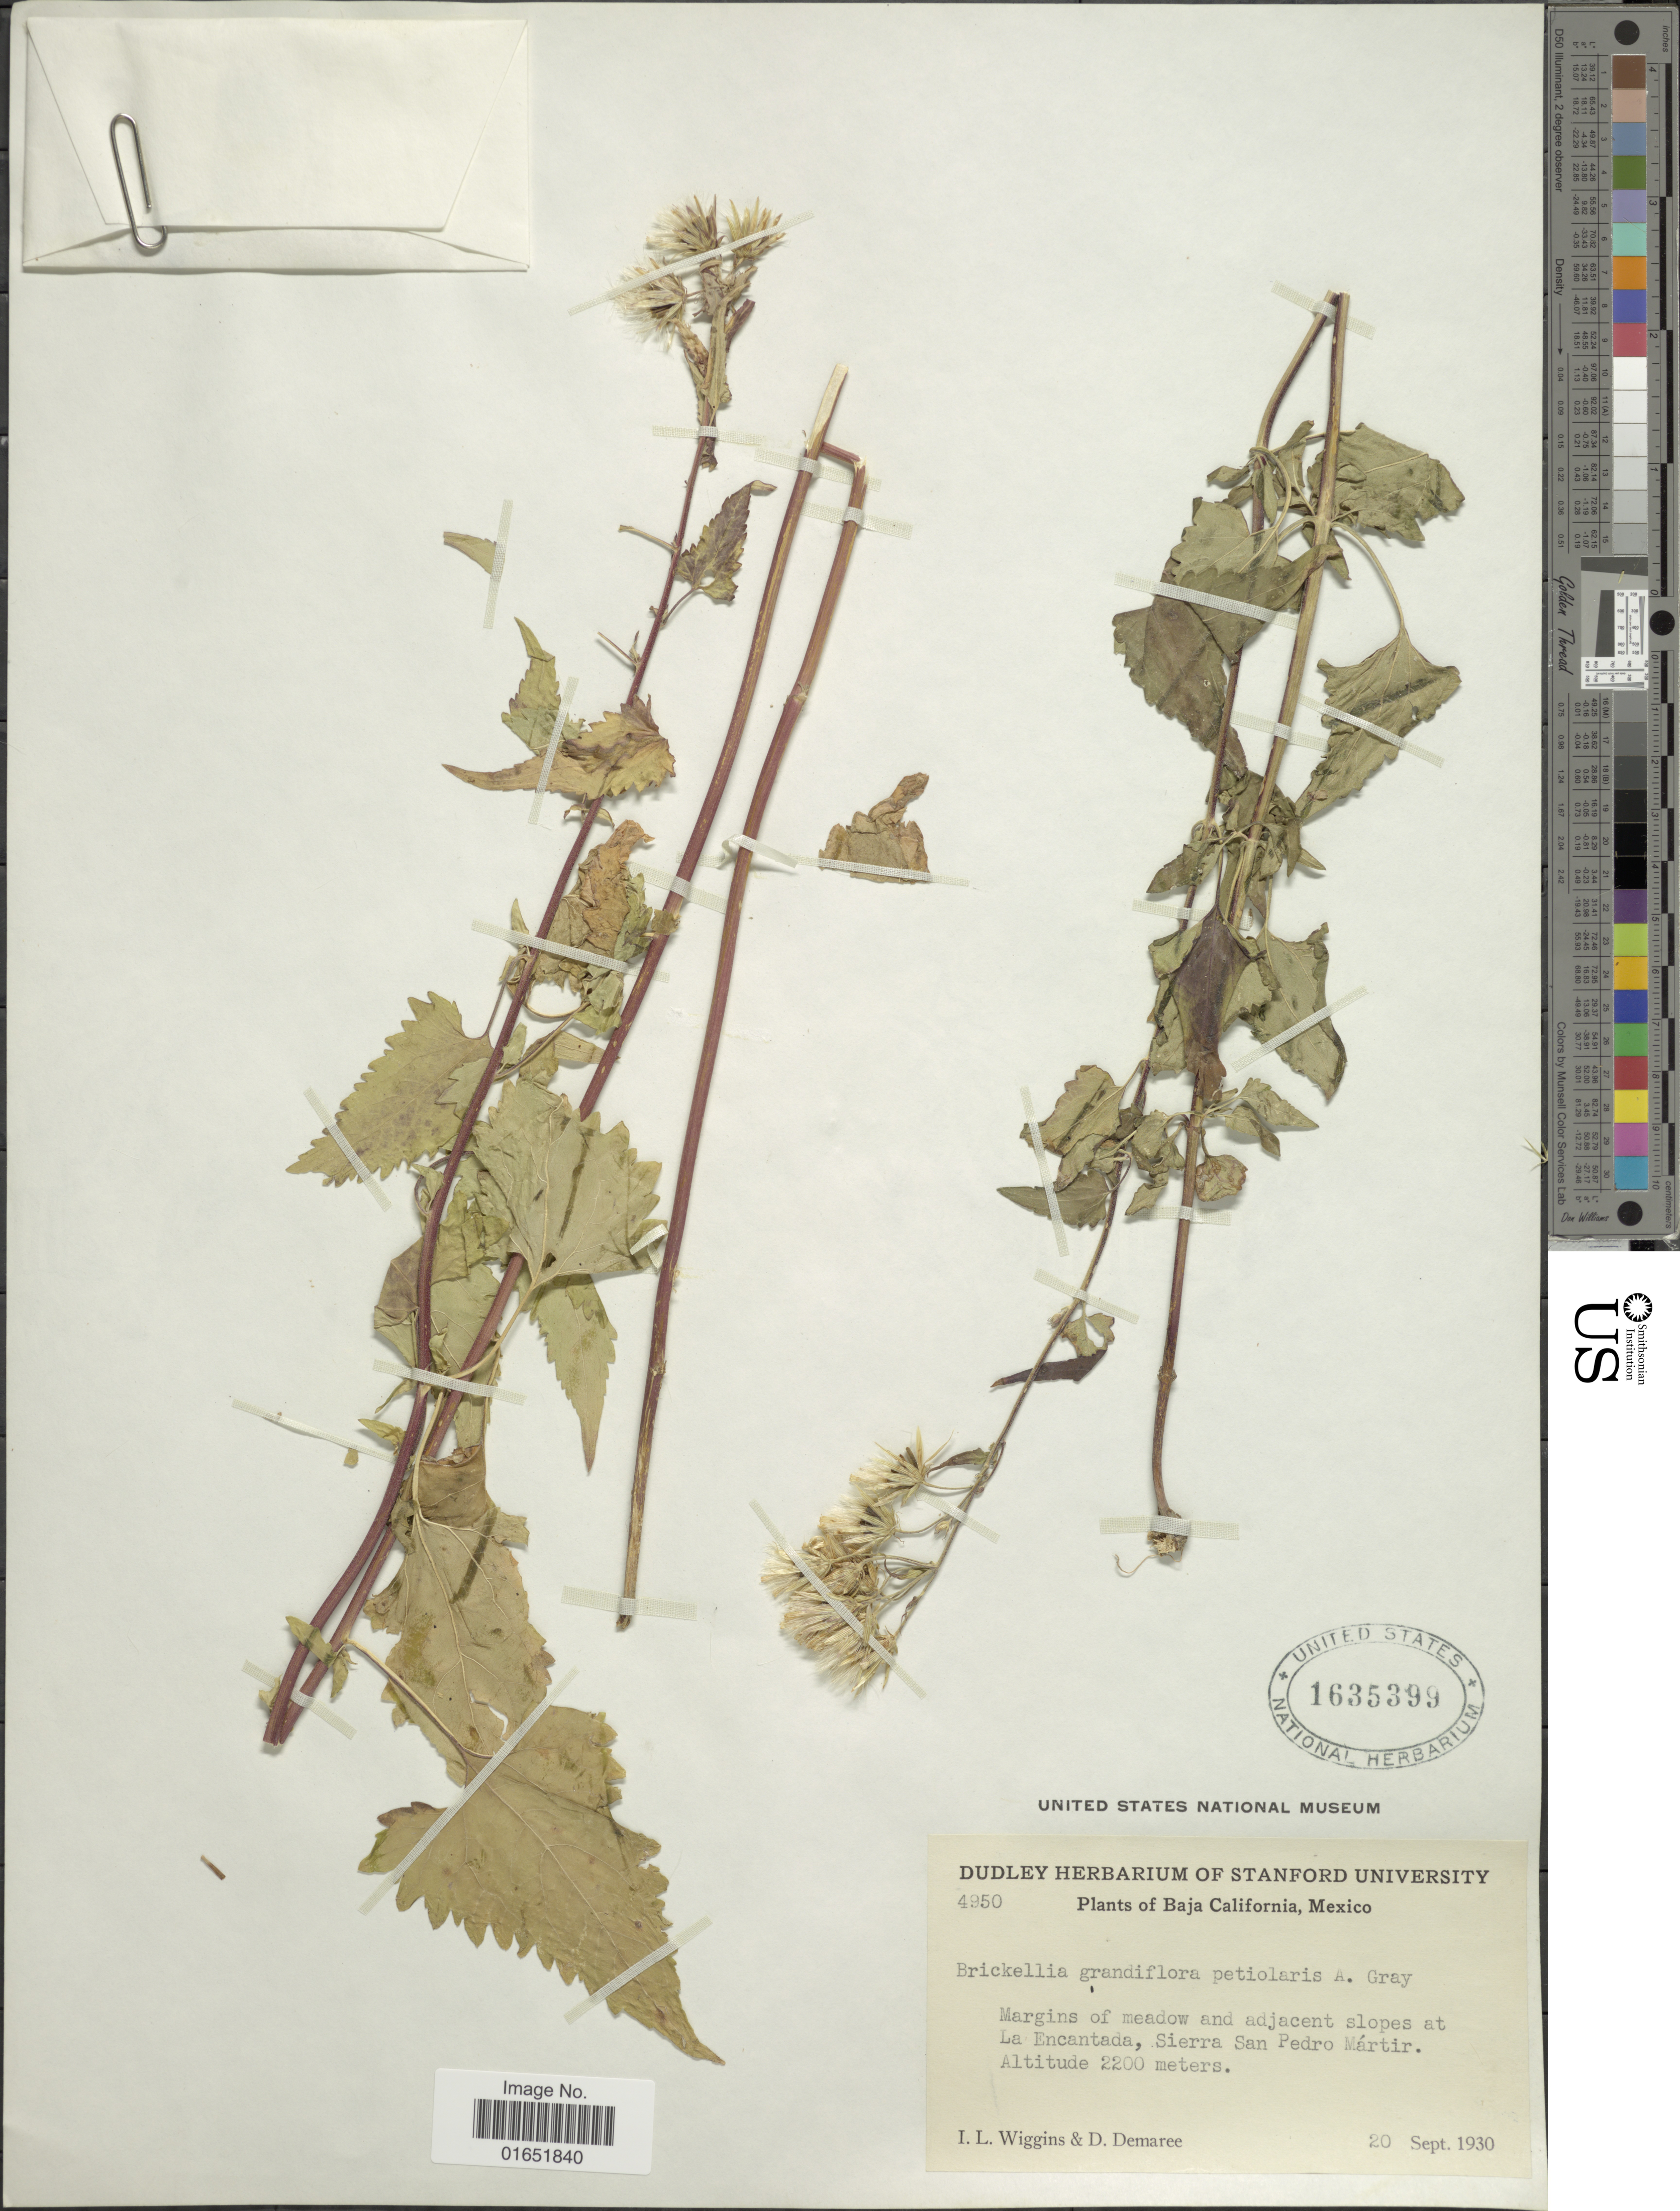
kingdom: Plantae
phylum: Tracheophyta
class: Magnoliopsida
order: Asterales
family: Asteraceae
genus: Brickellia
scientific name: Brickellia grandiflora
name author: (Hook.) Nutt.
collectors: I. L. Wiggins & D. Demaree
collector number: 4950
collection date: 1930-09-20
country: Mexico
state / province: Baja California Norte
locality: Margins of meadow and adjacent slopes at La Encantada, Sierra San Pedro Mártir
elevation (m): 2200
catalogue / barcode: US 1635399